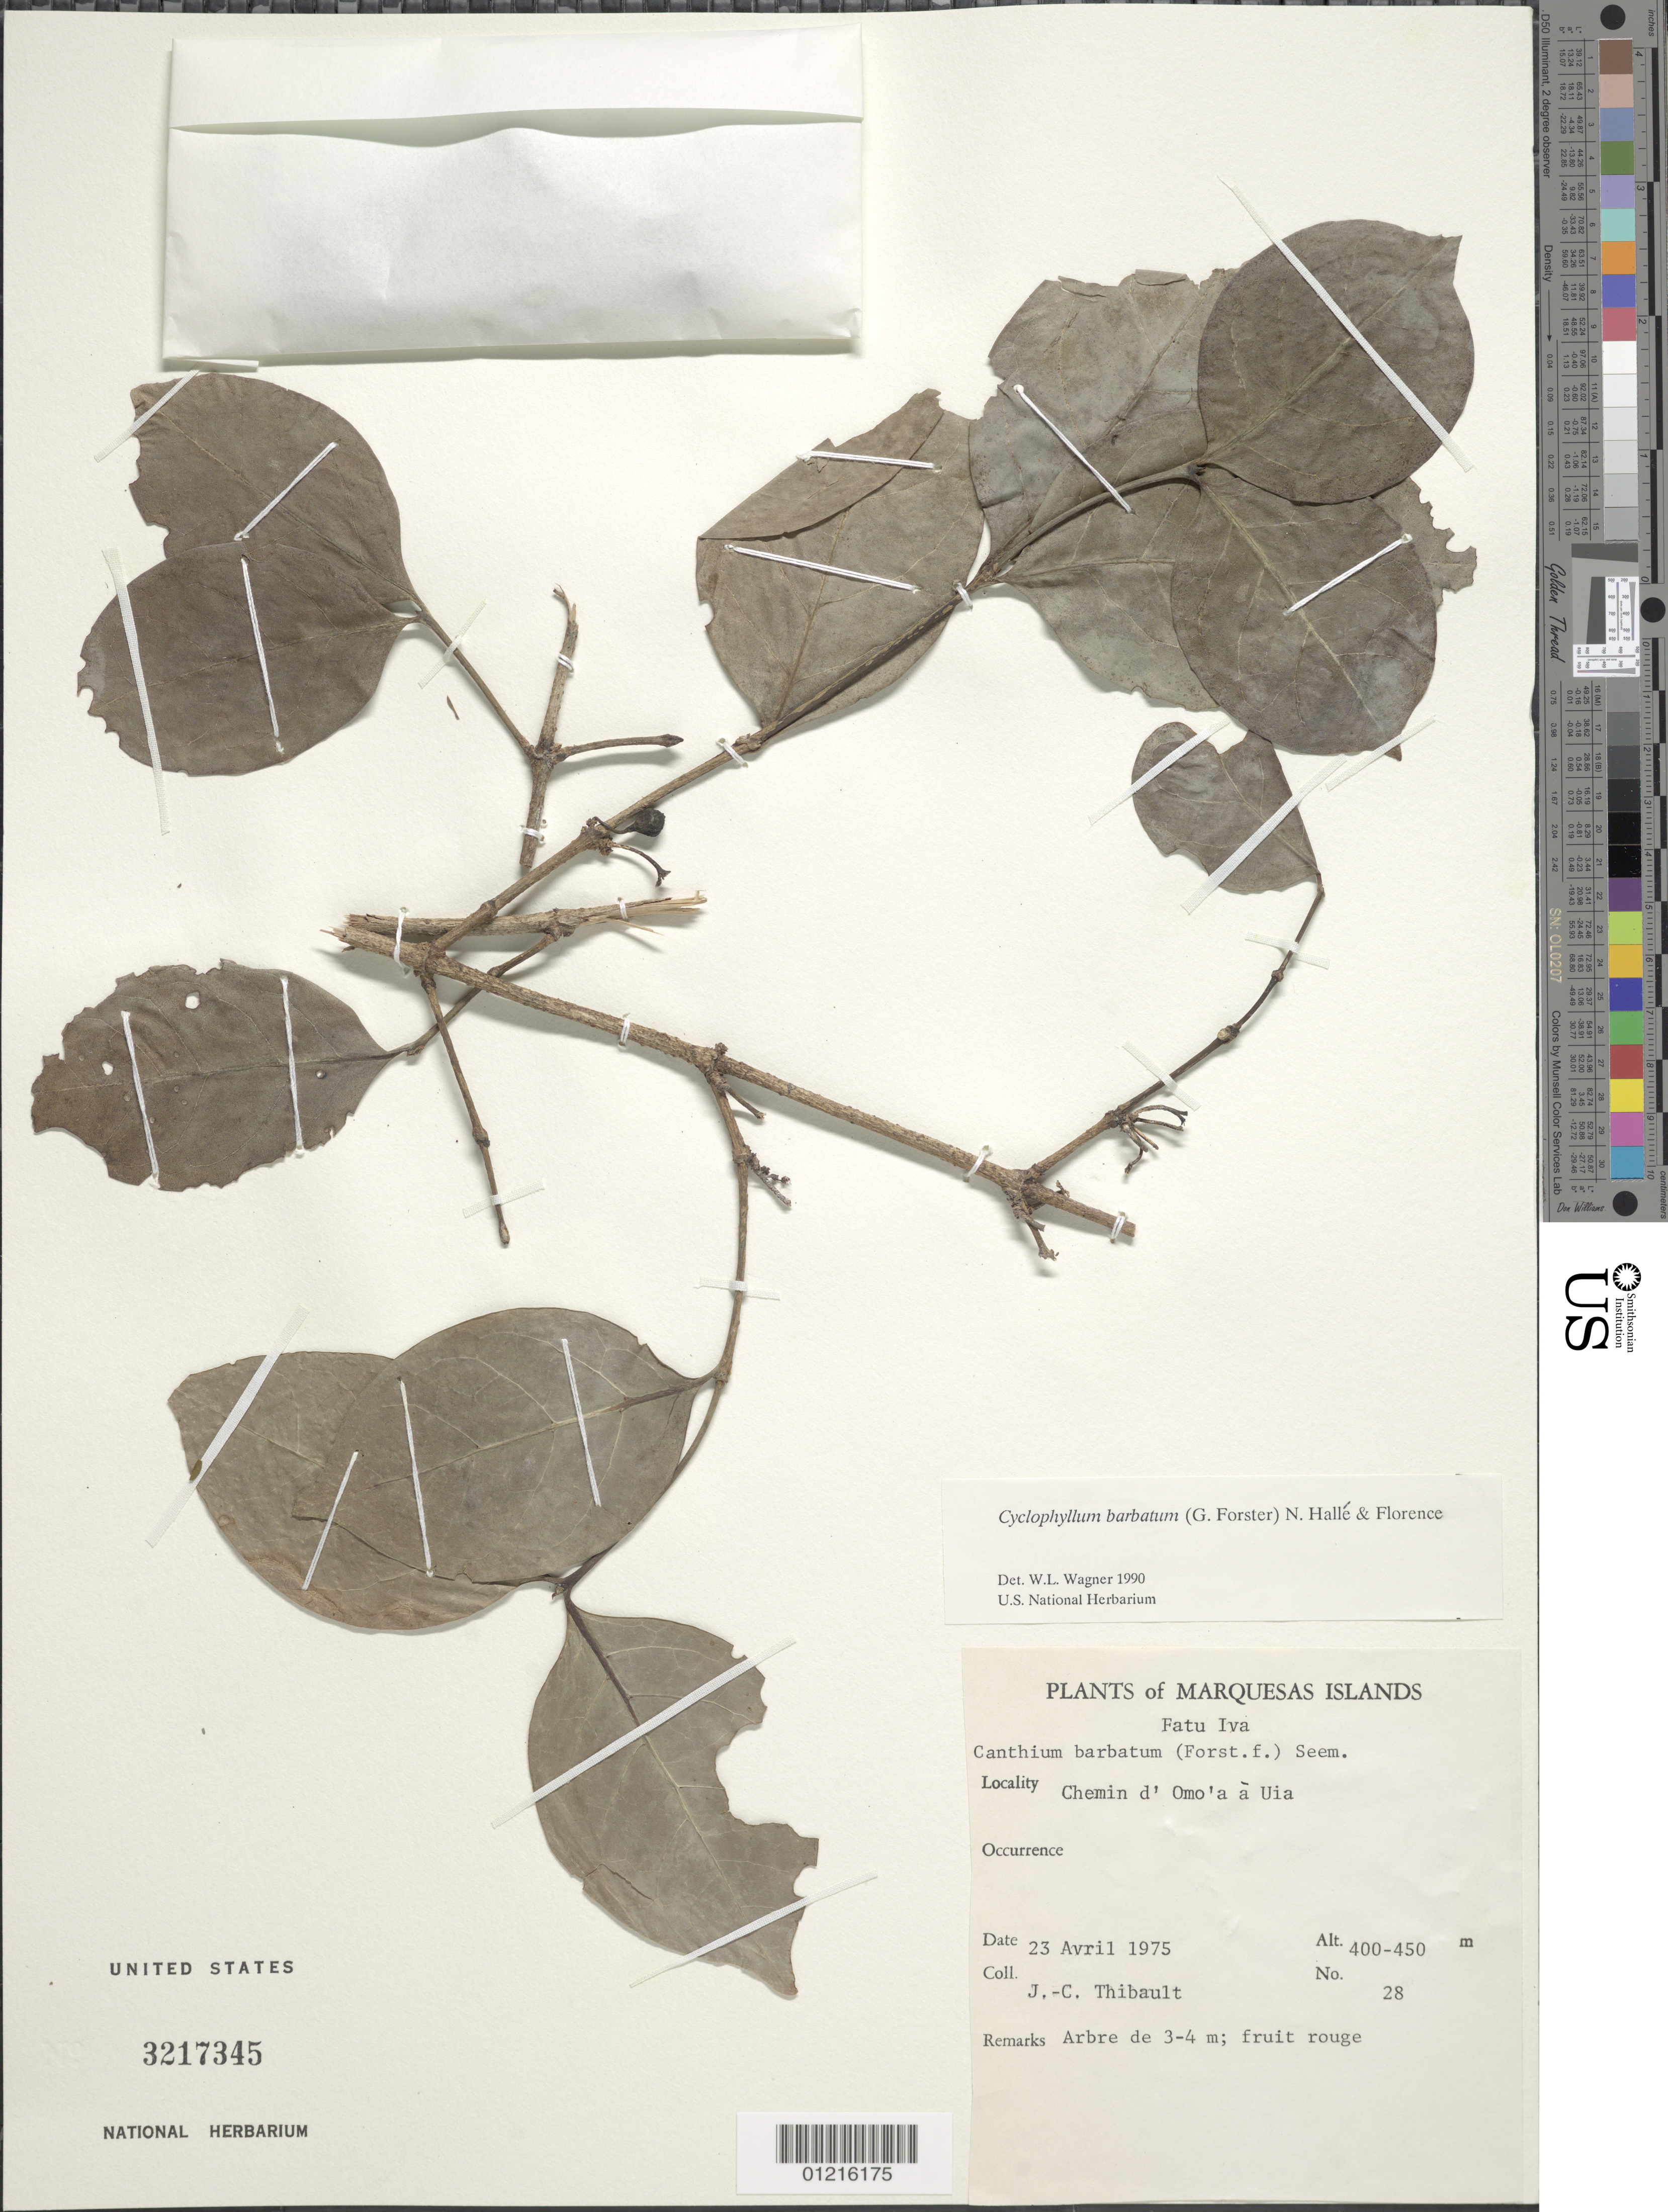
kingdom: Plantae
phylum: Tracheophyta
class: Magnoliopsida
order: Gentianales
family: Rubiaceae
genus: Cyclophyllum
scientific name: Cyclophyllum barbatum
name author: (G. Forst.) N. Hallé & J. Florence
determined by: Wagner, W. L., (BOT), Smithsonian Institution - National Museum of Natural History (UNITED STATES)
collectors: J. Thibault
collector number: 28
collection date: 1975-04-23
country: French Polynesia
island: Fatu Hiva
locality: Chemin d'Omo'a à Ui'a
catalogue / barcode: US 3217345